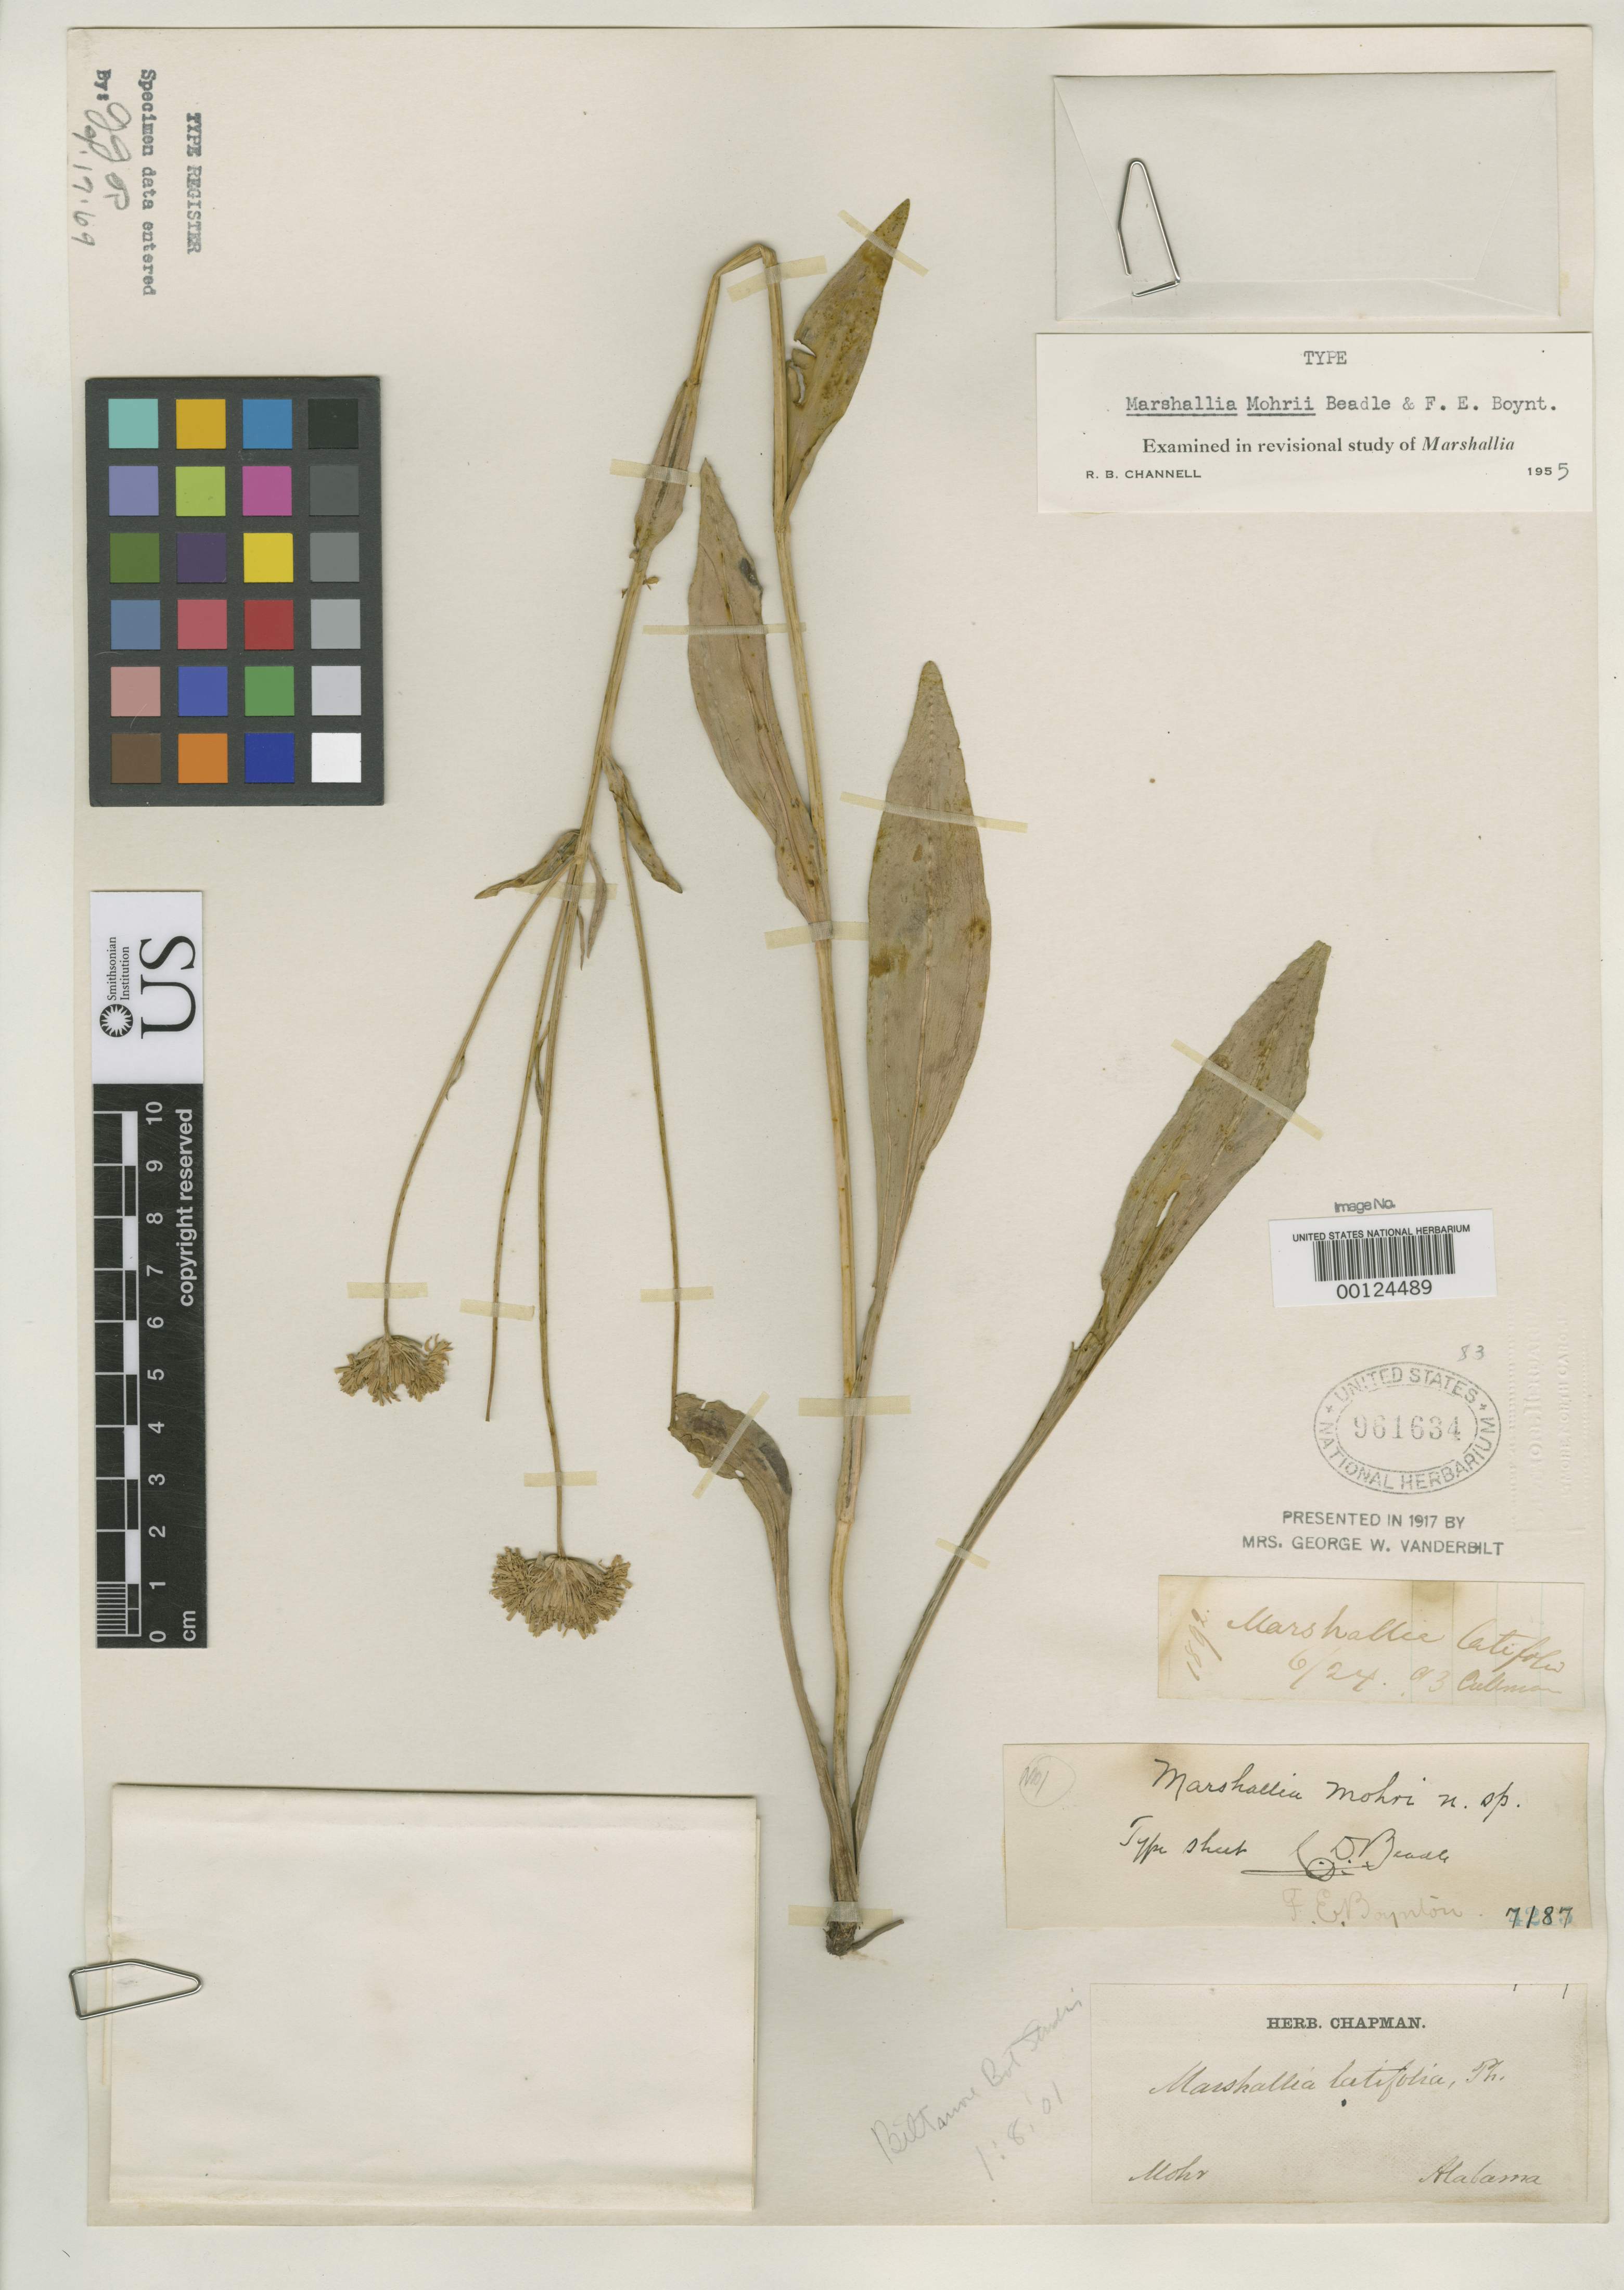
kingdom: Plantae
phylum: Tracheophyta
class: Magnoliopsida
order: Asterales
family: Asteraceae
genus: Marshallia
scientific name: Marshallia mohrii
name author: Beadle & F.E. Boynton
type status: Isotype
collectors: C. T. Mohr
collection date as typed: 24 Jun 1893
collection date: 1893-06-24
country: United States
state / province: Alabama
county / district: Cullman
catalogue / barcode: US 961634